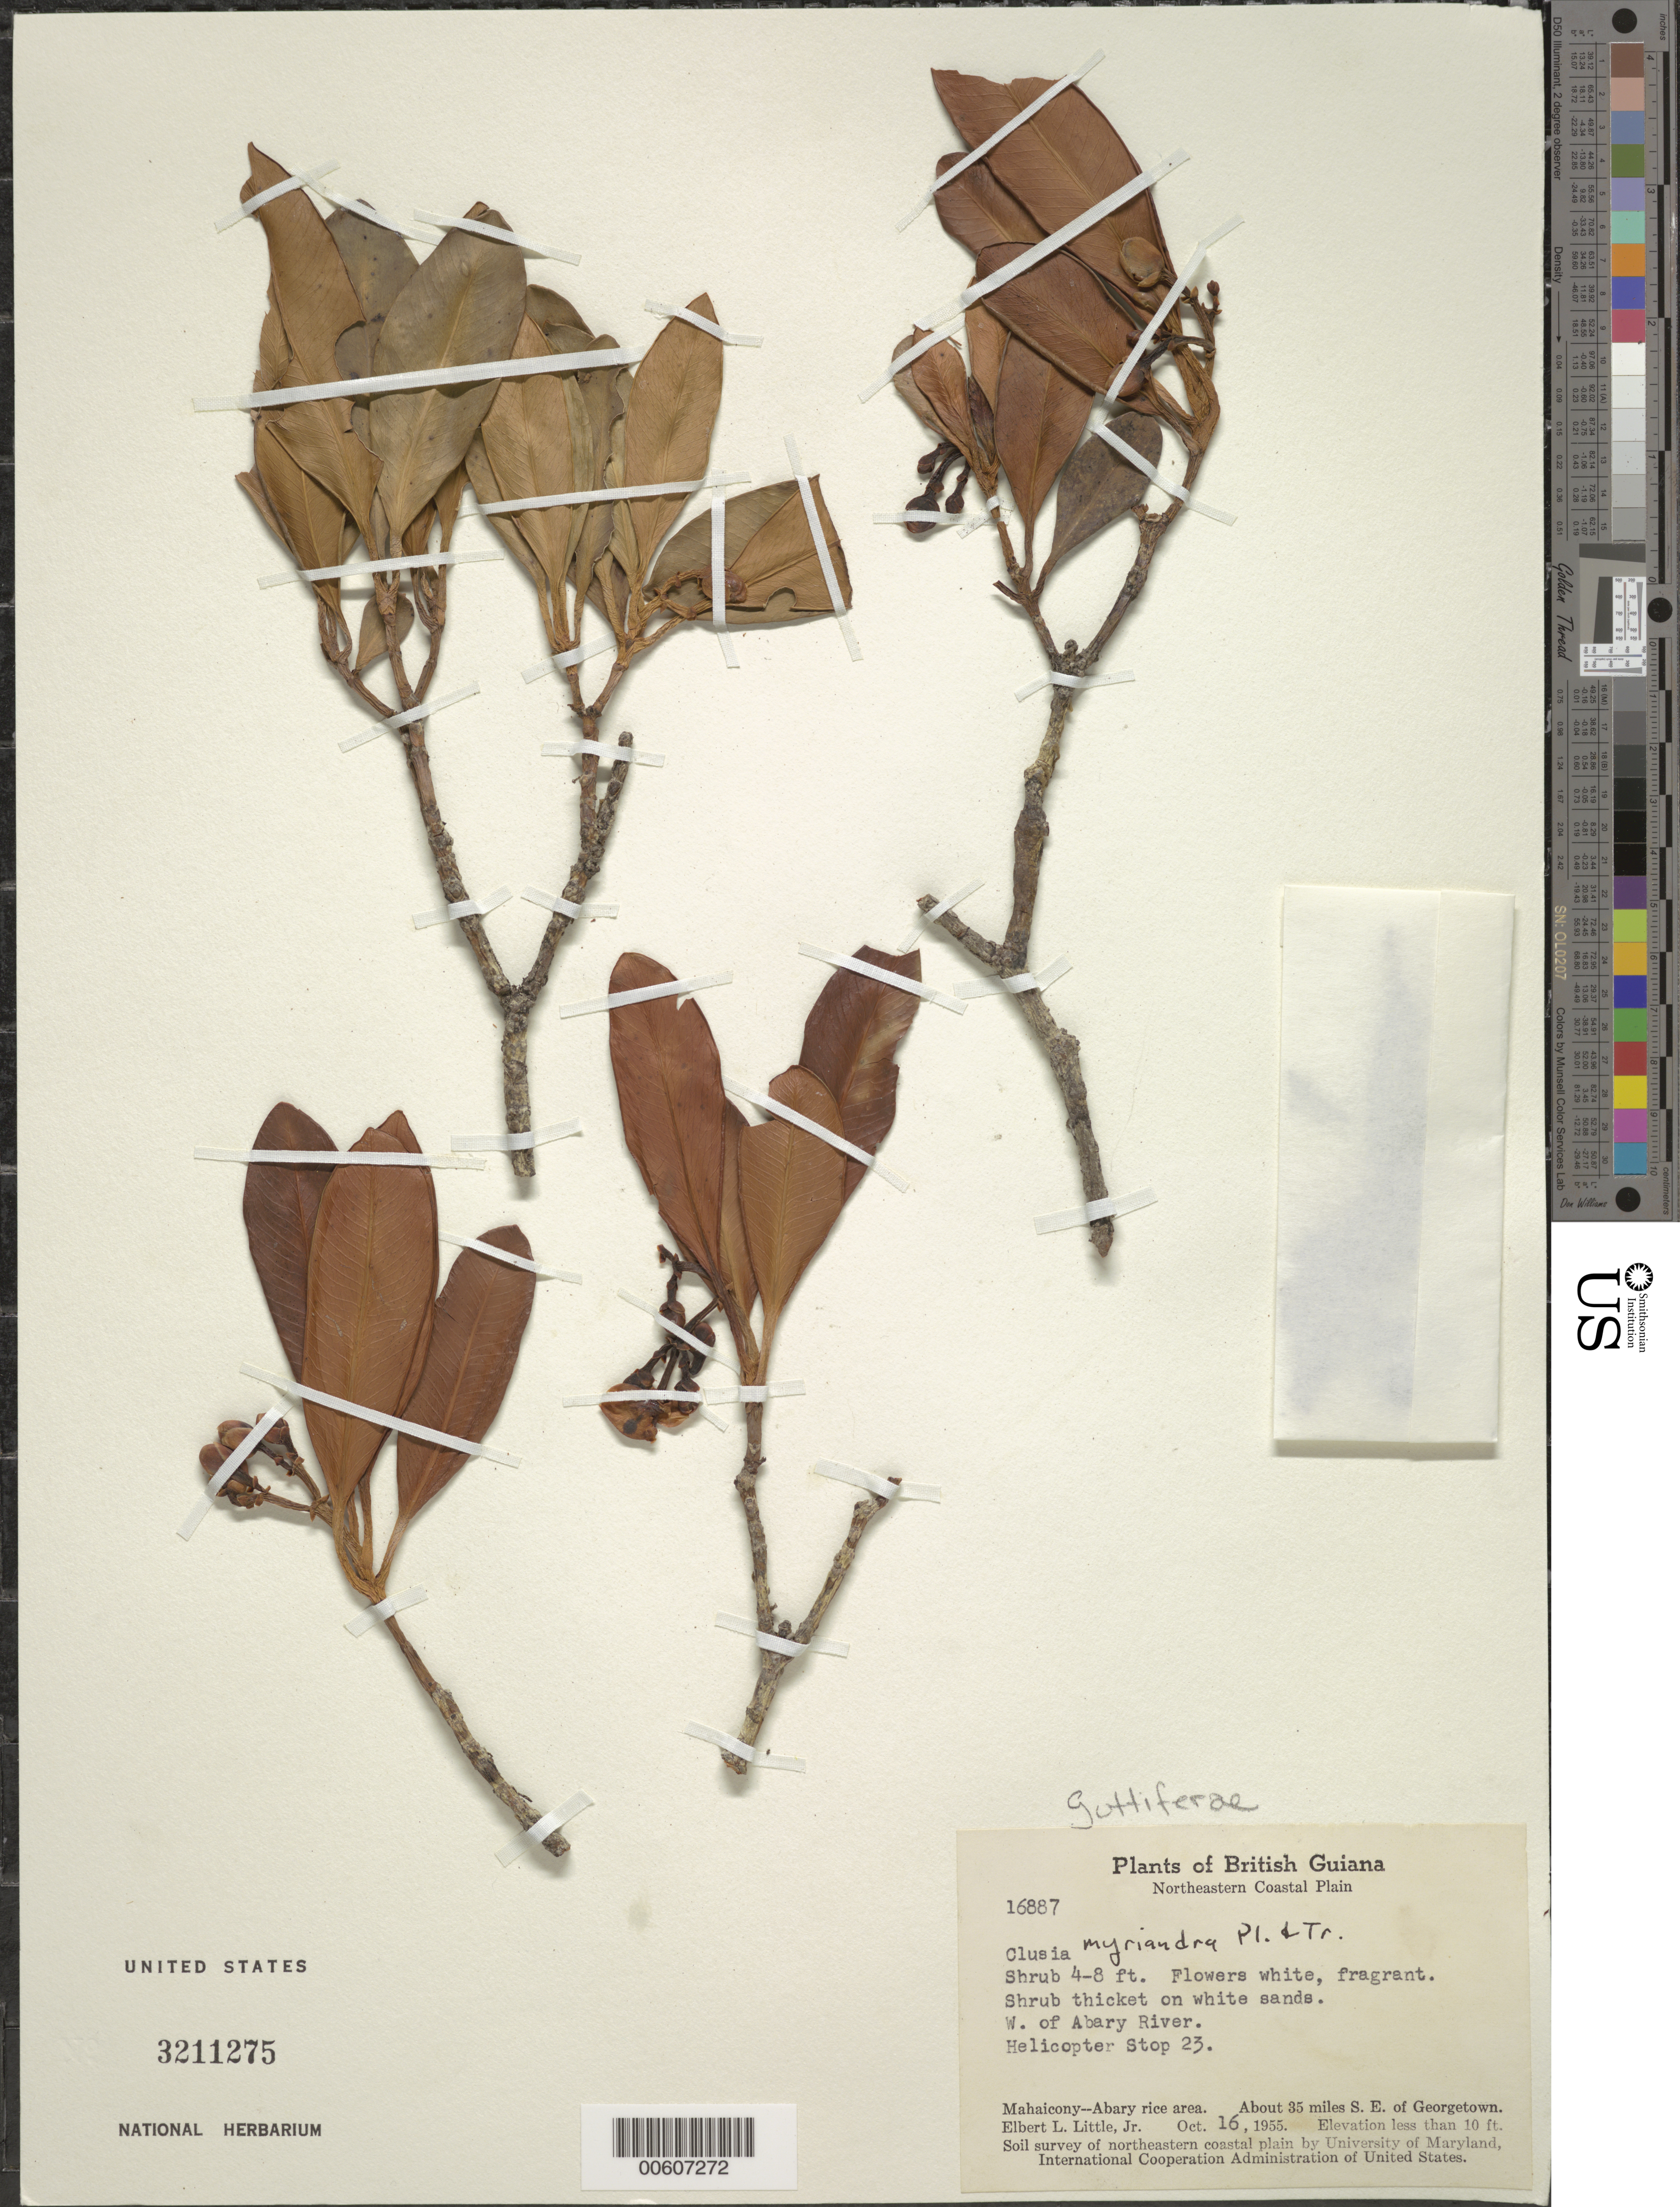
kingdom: Plantae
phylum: Tracheophyta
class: Magnoliopsida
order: Malpighiales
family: Clusiaceae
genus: Clusia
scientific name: Clusia myriandra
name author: (Benth.) Planch. & Triana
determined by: Pipoly, J. J., III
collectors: E. L. Little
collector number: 16887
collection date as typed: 16-Oct-55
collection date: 1955-10-16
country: Guyana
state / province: Mahaica-Berbice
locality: Mahaicony-Abary rice area, E bank Demerara R., about 35 mi. SE of Georgetown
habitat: Shrub thicket on white sand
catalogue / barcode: US 3211275